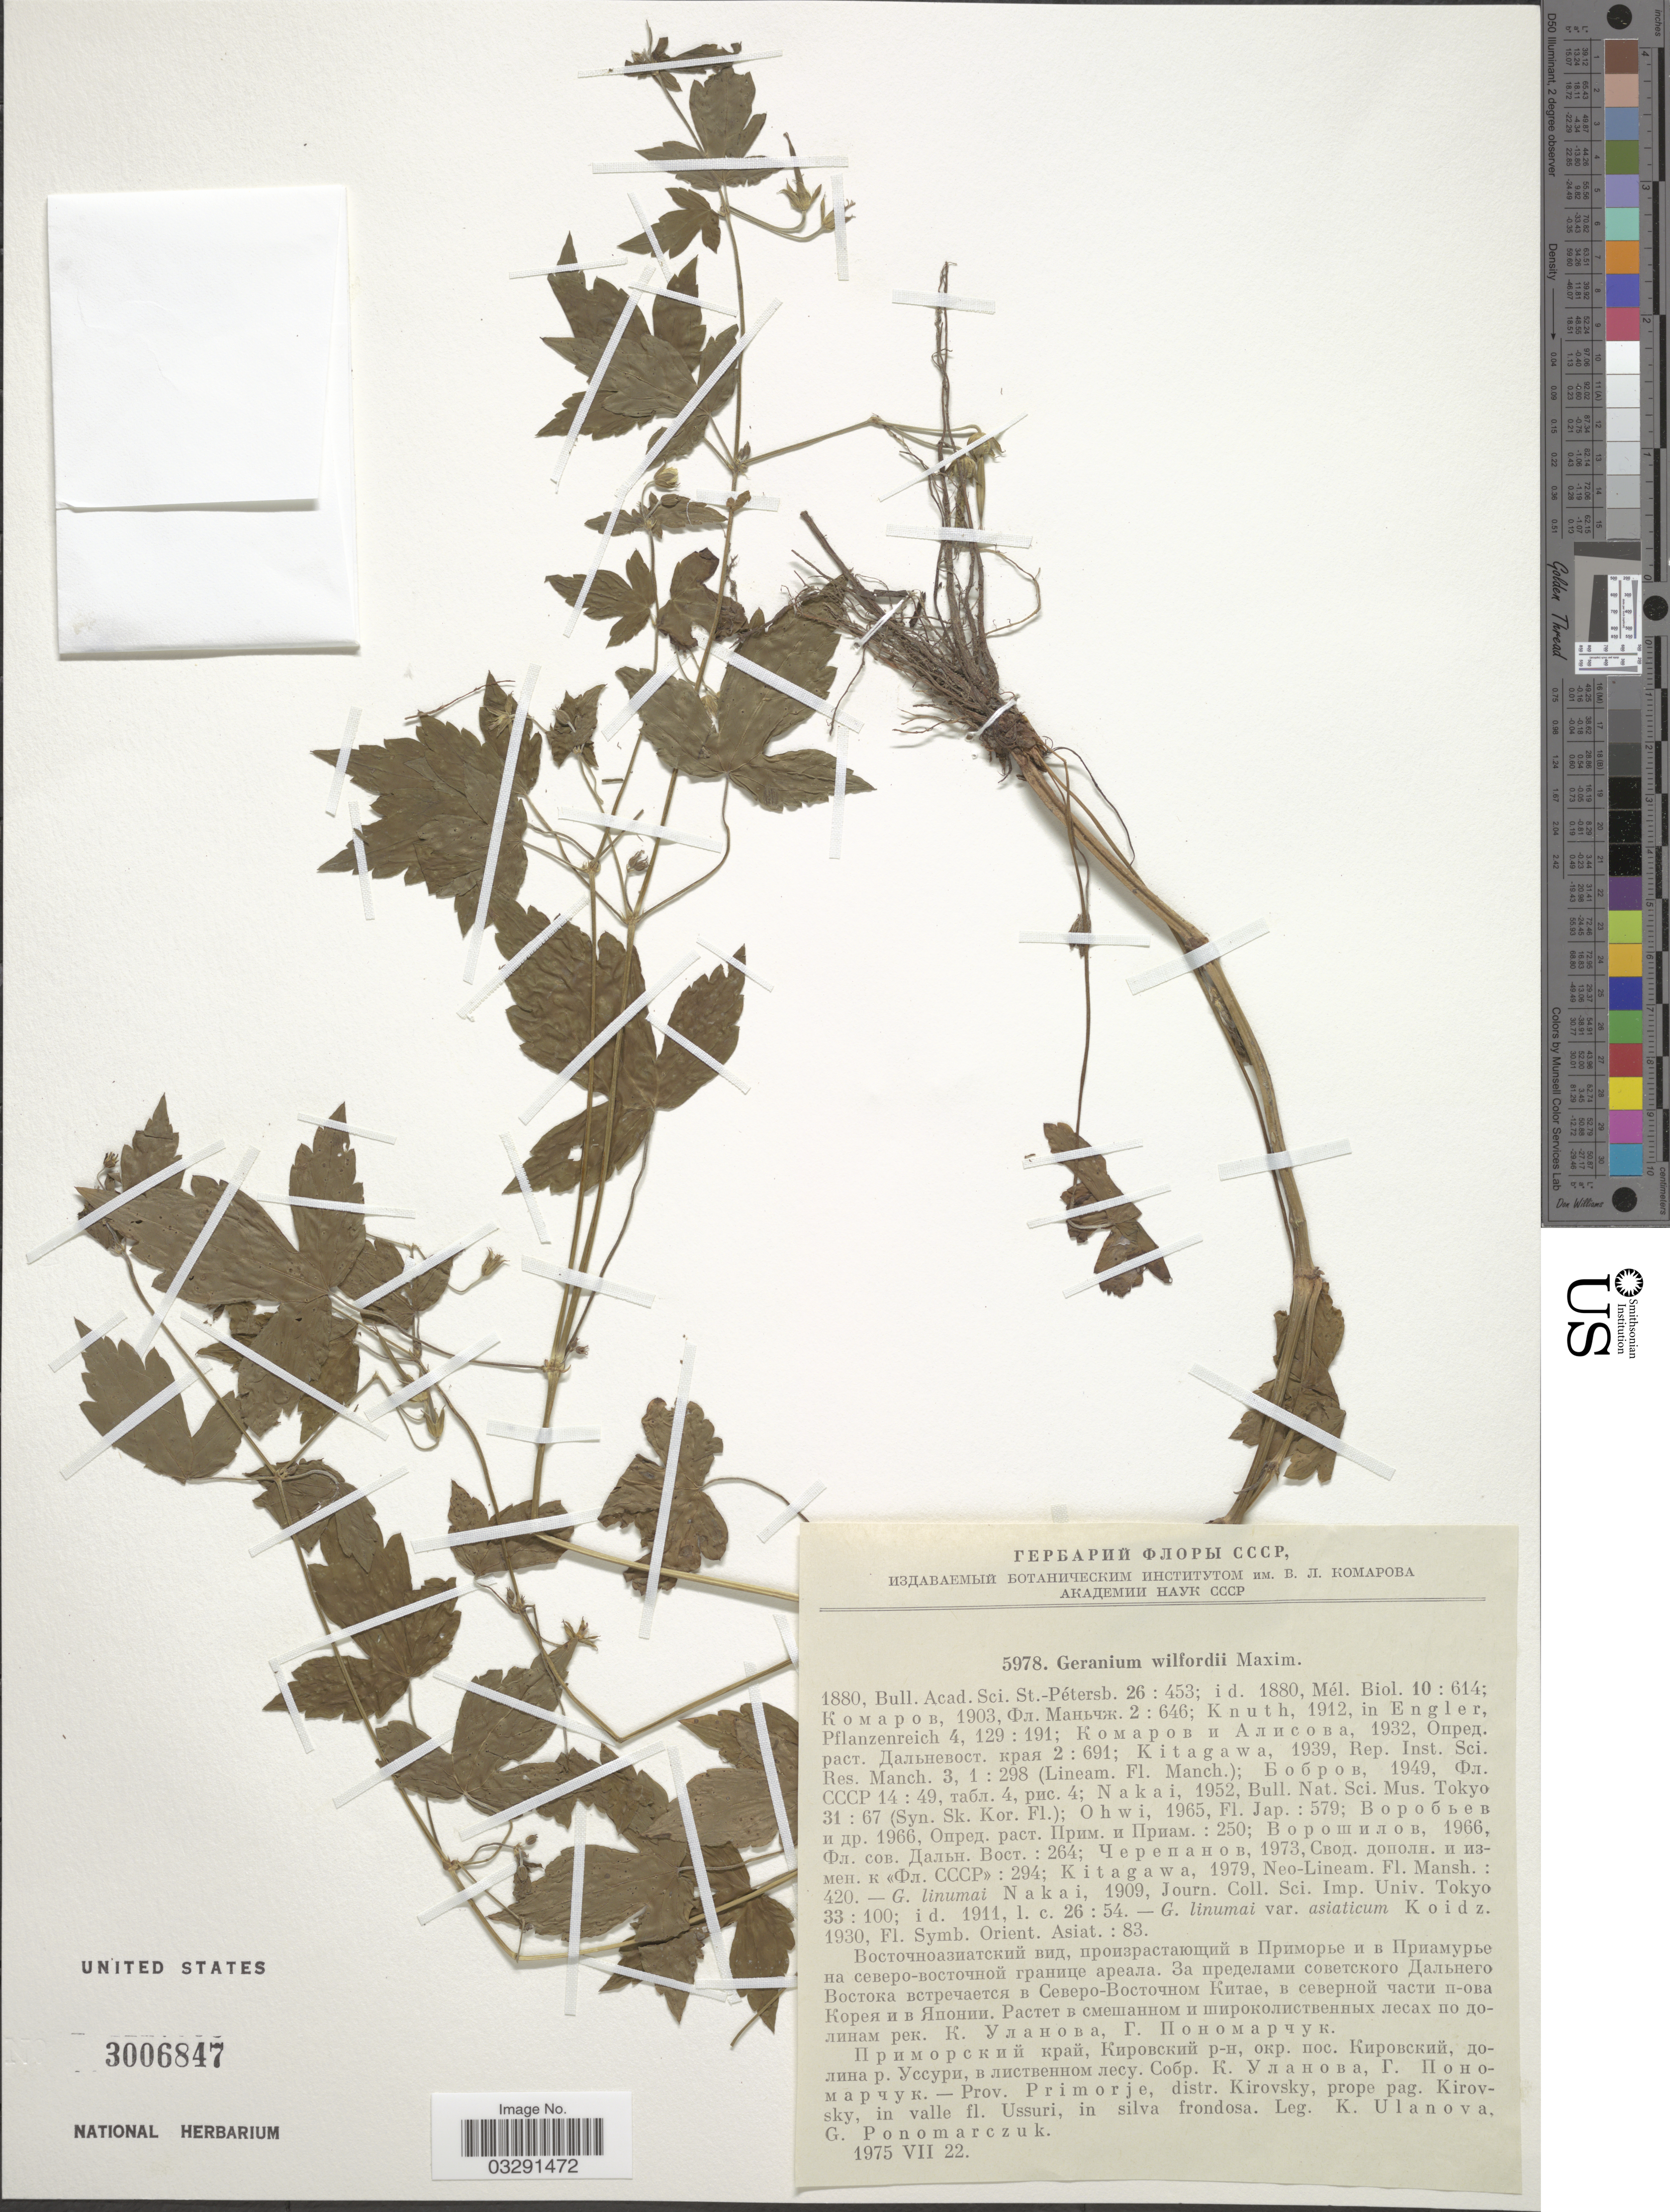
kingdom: Plantae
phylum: Tracheophyta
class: Magnoliopsida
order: Geraniales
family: Geraniaceae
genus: Geranium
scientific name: Geranium wilfordii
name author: Maxim.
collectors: K. Ulanova & G. Ponomarczuk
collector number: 5978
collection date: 1975-07-22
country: Russian Federation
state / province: Primorsky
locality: Prov. Primorje, distr. Kirovsky, prope pag. Kirovsky, in valle fl. Ussuri, in silva frondosa.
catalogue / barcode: US 3006847